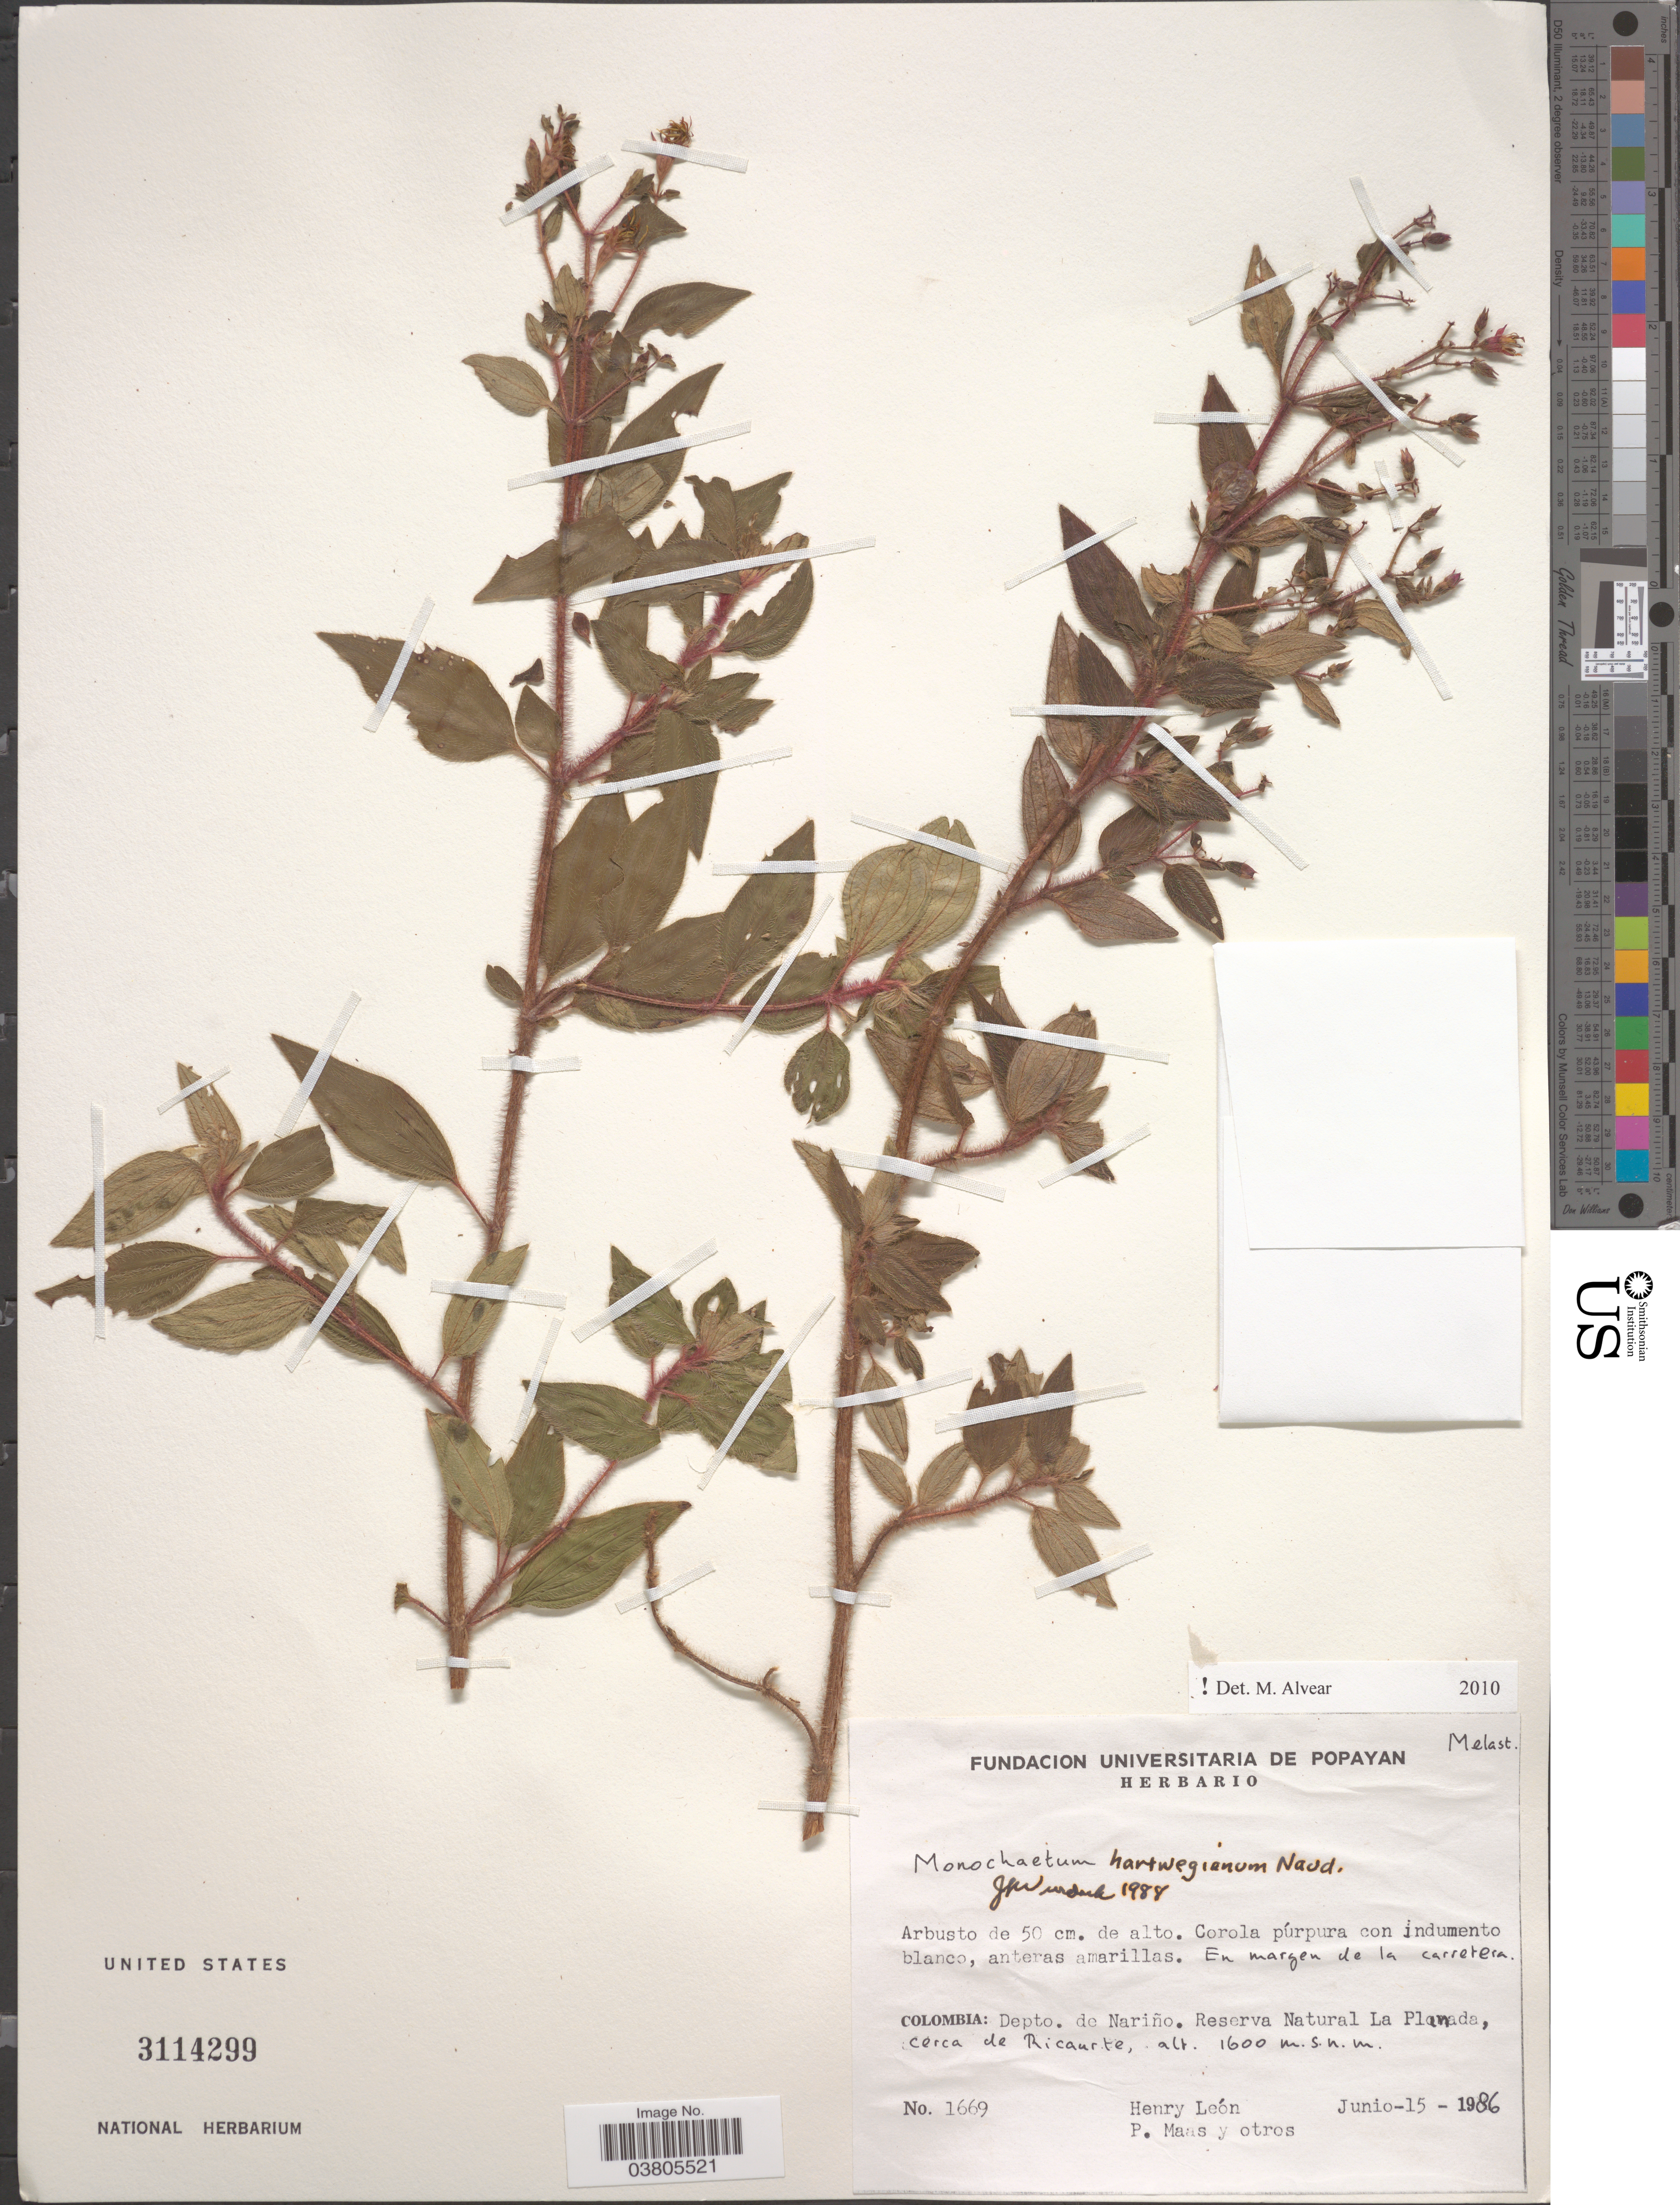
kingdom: Plantae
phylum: Tracheophyta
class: Magnoliopsida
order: Myrtales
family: Melastomataceae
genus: Monochaetum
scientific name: Monochaetum hartwegianum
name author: Naudin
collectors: H. León, P. Maas & et al.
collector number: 1669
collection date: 1986-06-15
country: Colombia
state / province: Nariño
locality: Depto. de Nariño. Reserva Natural La Planada, cerca de Ricaurte.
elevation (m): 1600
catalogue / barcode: US 3114299